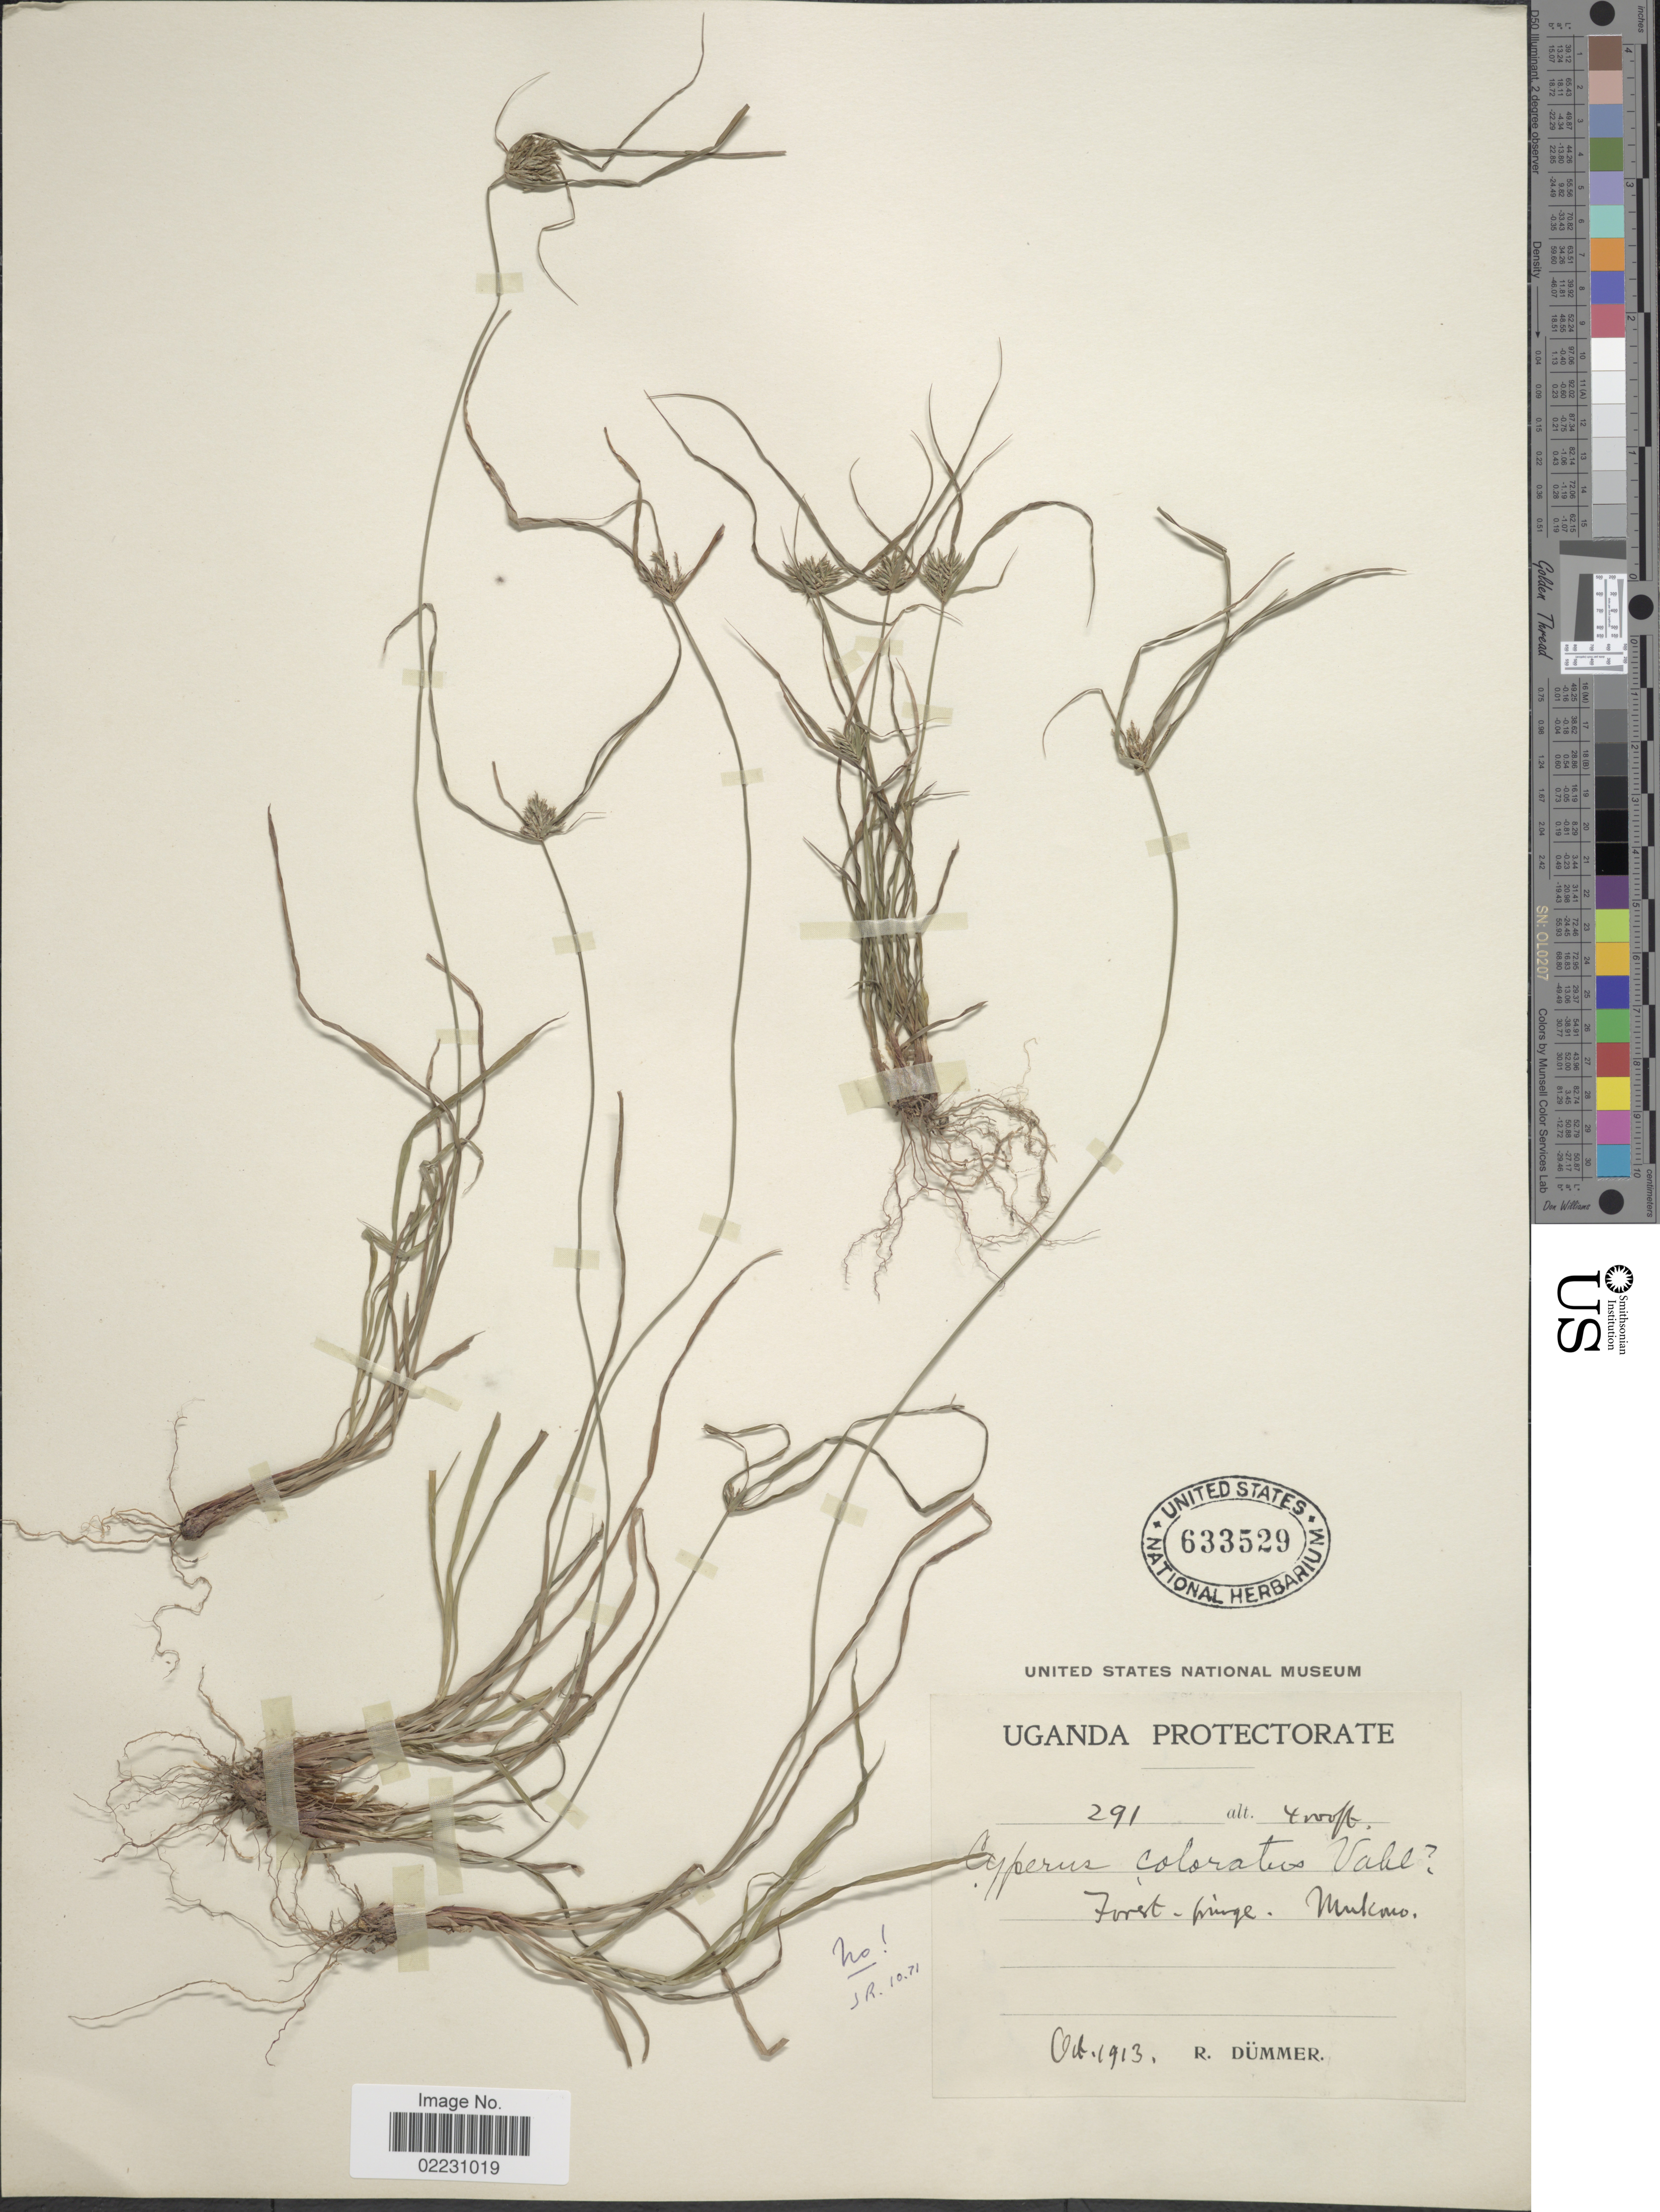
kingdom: Plantae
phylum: Tracheophyta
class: Liliopsida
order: Poales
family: Cyperaceae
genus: Cyperus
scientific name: Cyperus sp.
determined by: Strong, Mark T., (BOT), Smithsonian Institution - National Museum of Natural History (UNITED STATES)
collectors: R. Dümmer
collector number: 291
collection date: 1913-10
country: Uganda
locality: Forest-fringe. Mukono.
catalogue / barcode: US 633529